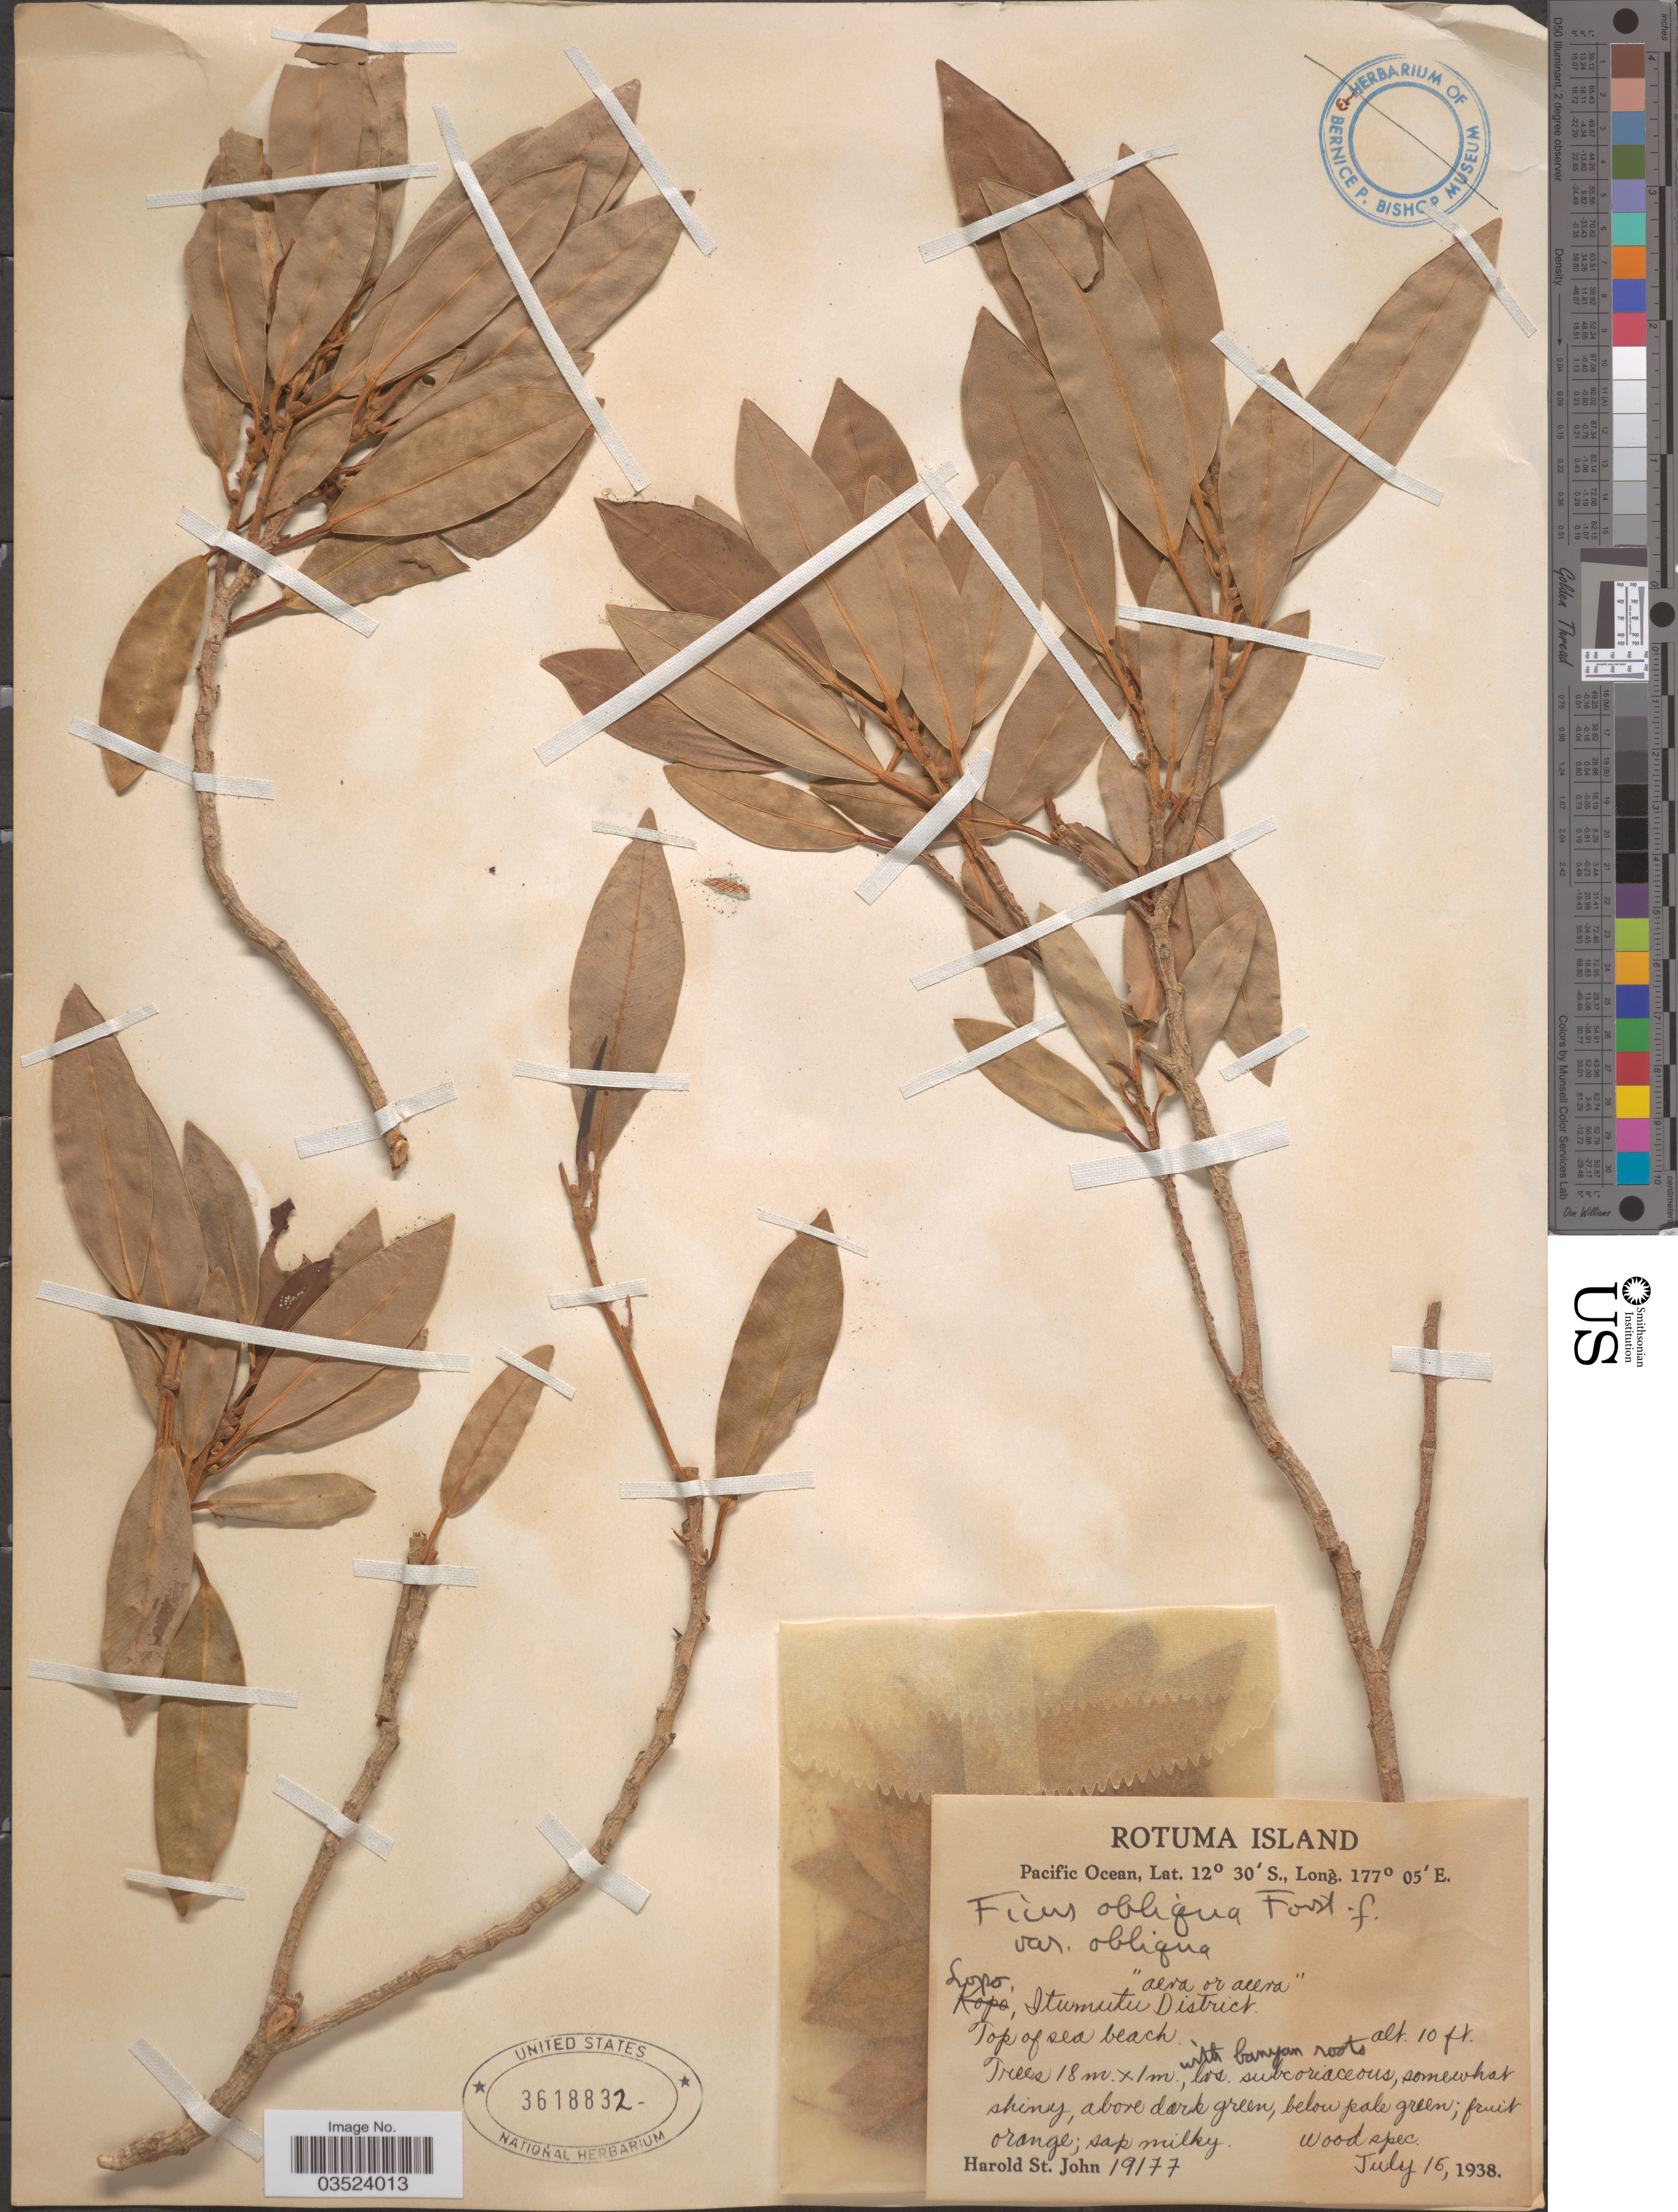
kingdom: Plantae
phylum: Tracheophyta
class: Magnoliopsida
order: Rosales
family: Moraceae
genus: Ficus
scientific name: Ficus obliqua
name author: G. Forst.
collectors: H. St. John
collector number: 19177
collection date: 1938-07-16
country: Fiji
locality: Rotuma Island. Lopo, Itumutu District. Top of sea beach. Pacific Ocean.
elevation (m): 3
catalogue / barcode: US 3618832